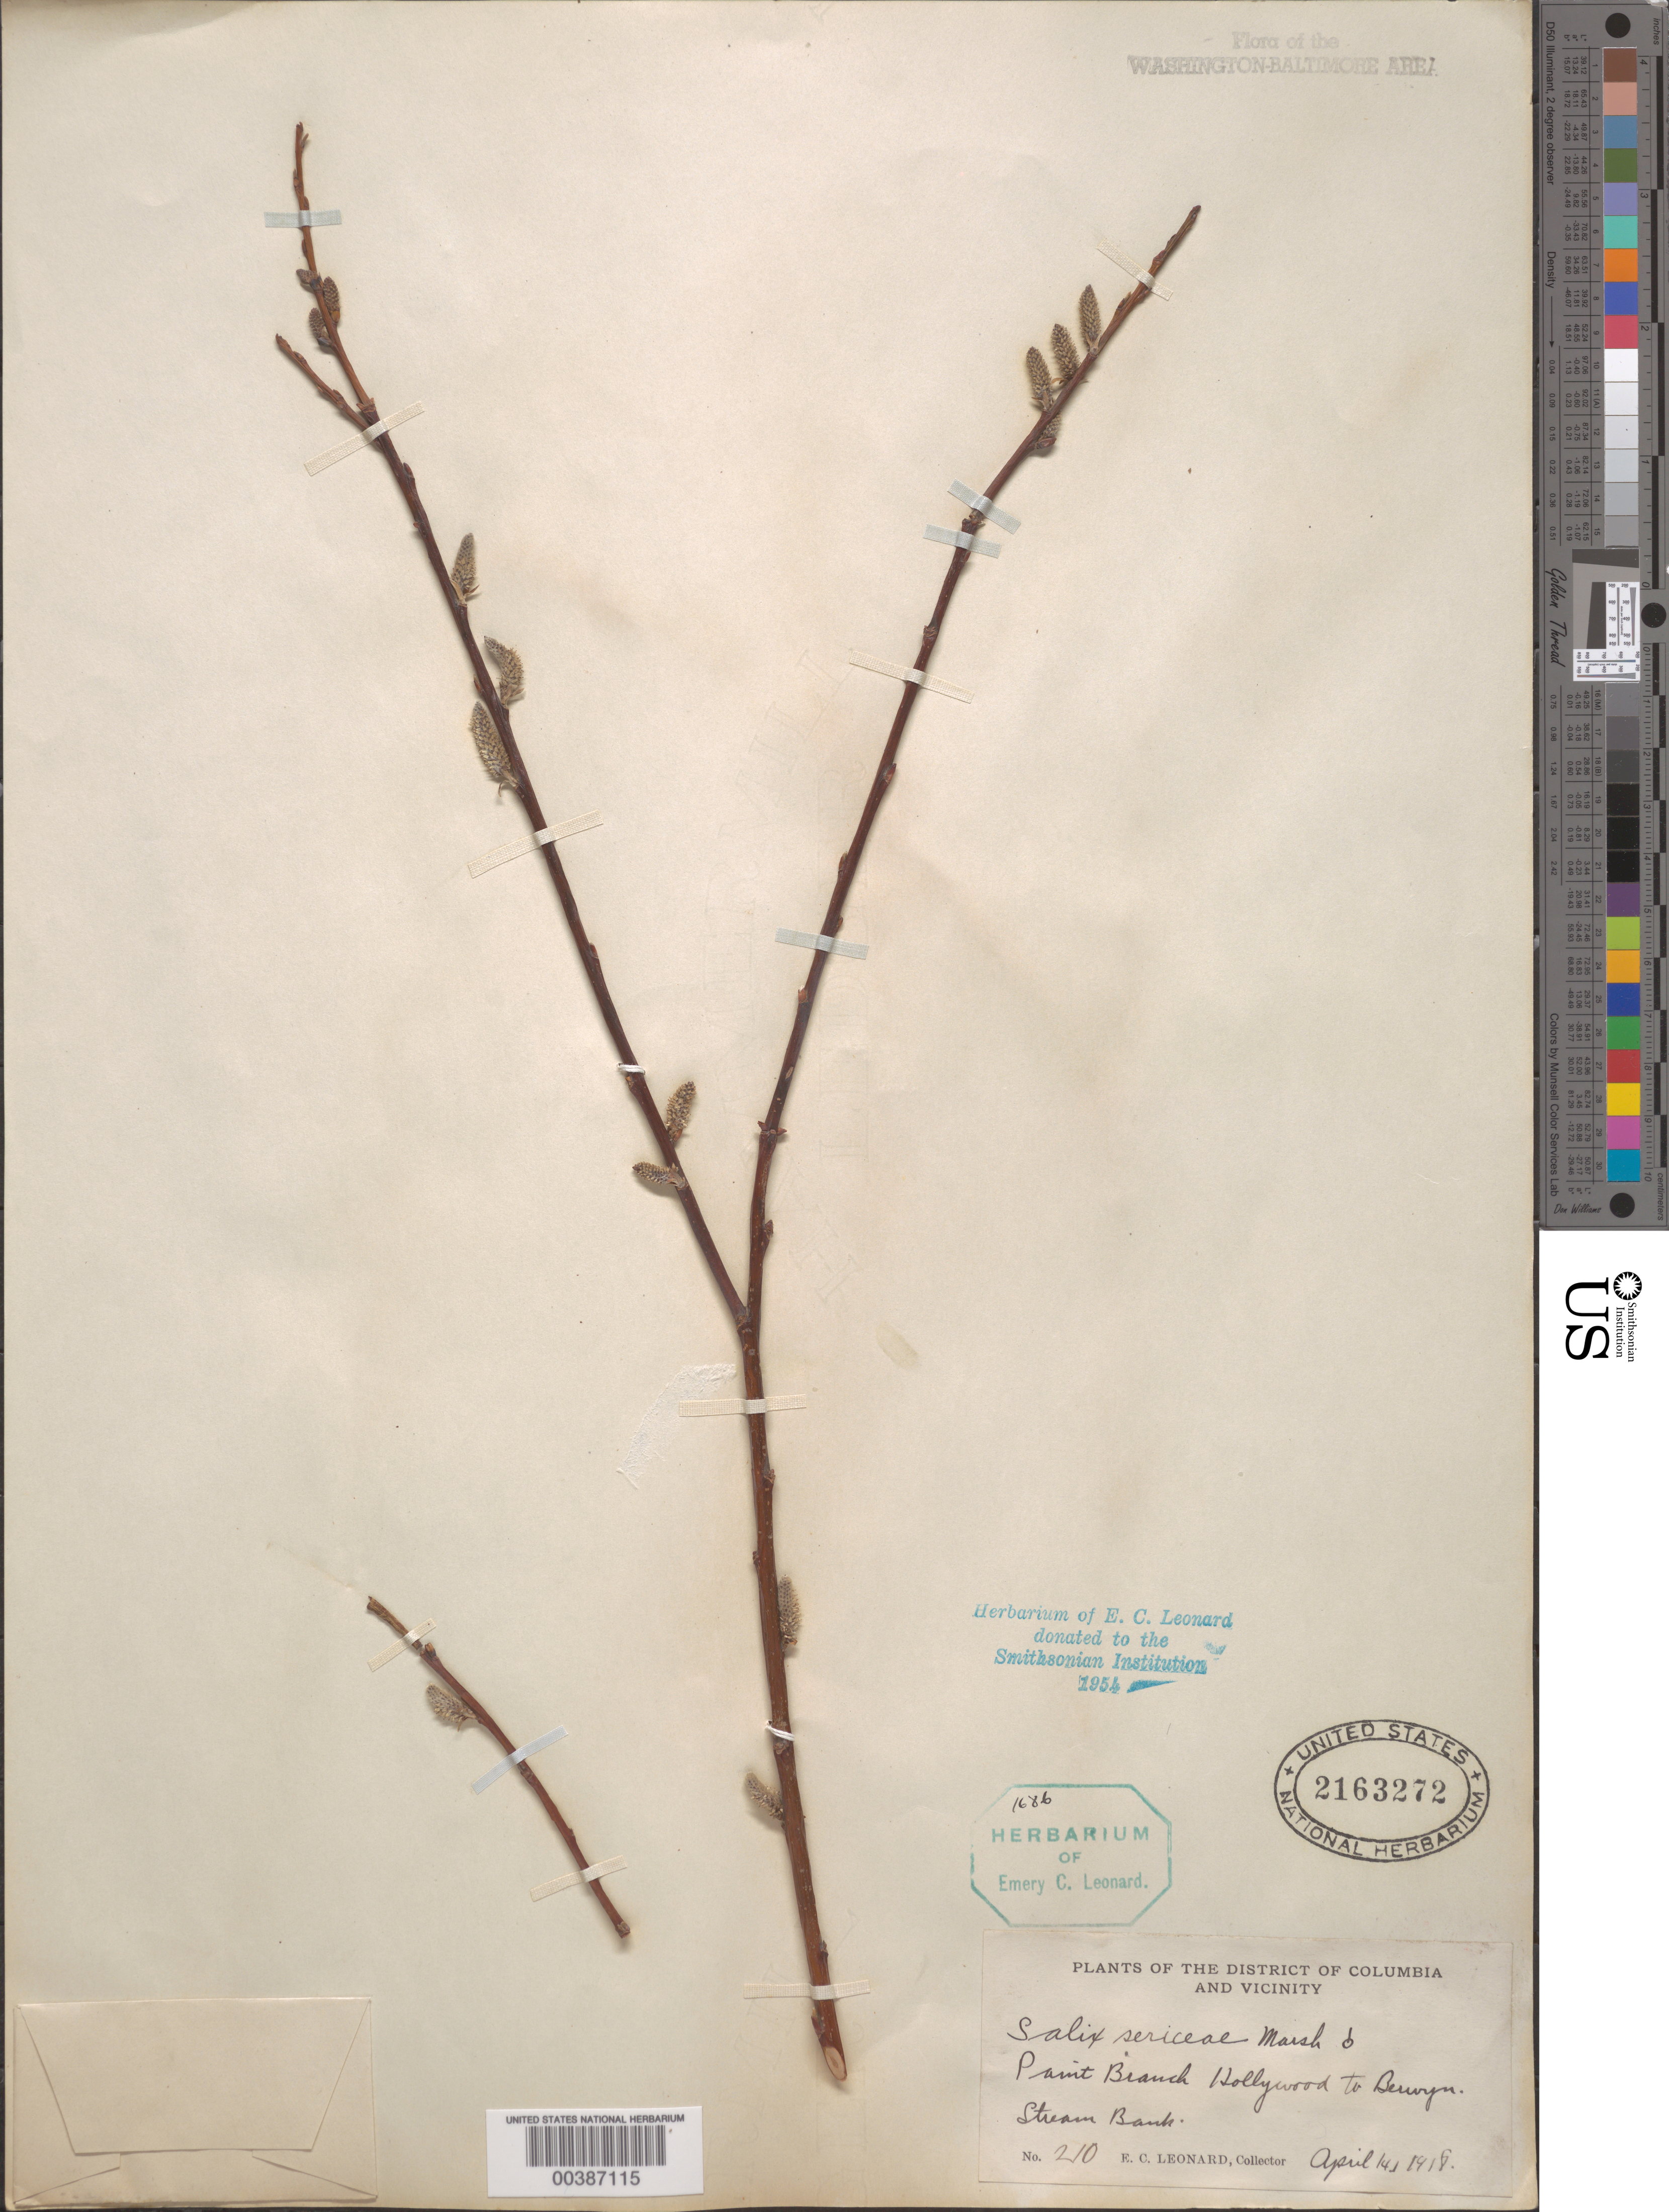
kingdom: Plantae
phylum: Tracheophyta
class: Magnoliopsida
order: Malpighiales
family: Salicaceae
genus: Salix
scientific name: Salix sericea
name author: Marshall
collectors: E. C. Leonard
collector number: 210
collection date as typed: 14 Apr 1918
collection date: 1918-04-14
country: United States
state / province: Maryland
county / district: Prince George's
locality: Paint Branch, Hollywood to Berwyn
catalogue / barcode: US 2163272